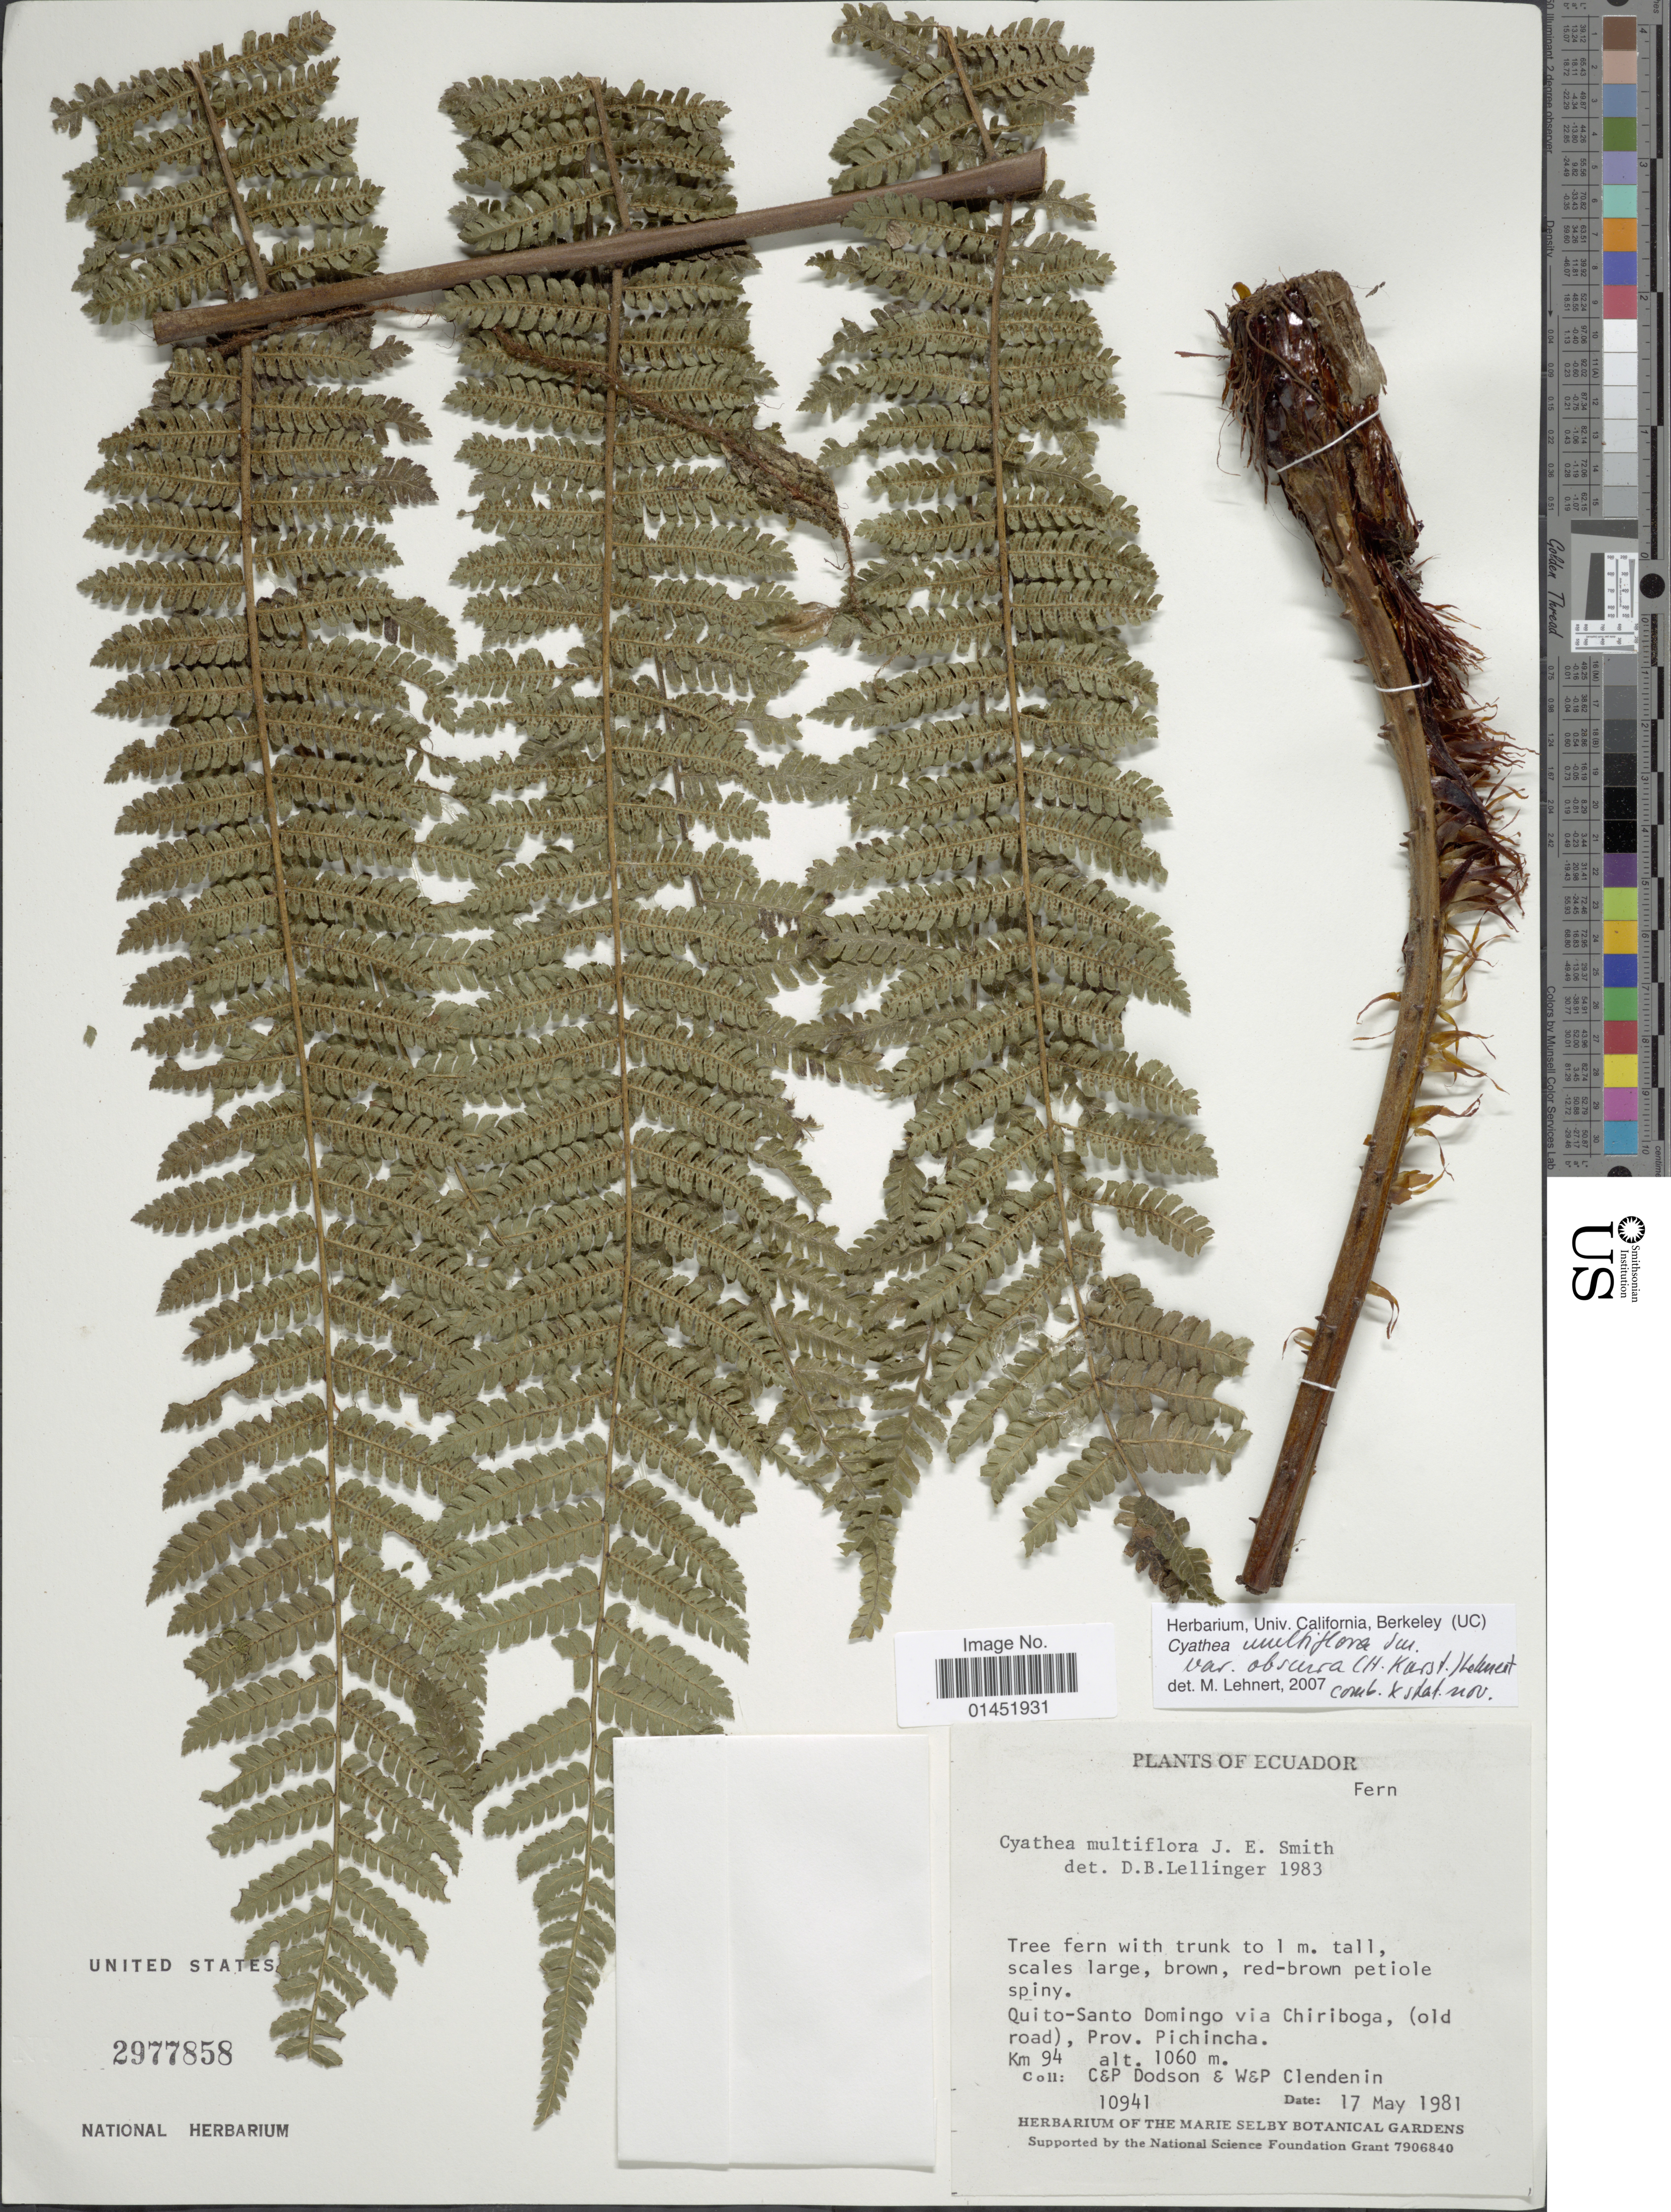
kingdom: Plantae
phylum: Tracheophyta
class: Polypodiopsida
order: Cyatheales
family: Cyatheaceae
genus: Cyathea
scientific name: Cyathea multiflora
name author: Sm.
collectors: C. Dodson, P. M. Dodson, W. Clendenin & W. Clendenin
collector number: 10941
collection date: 1981-05-17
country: Ecuador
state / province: Pichincha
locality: Quito-Santo Domingo via Chiriboga, (old road),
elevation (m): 1060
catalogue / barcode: US 2977858